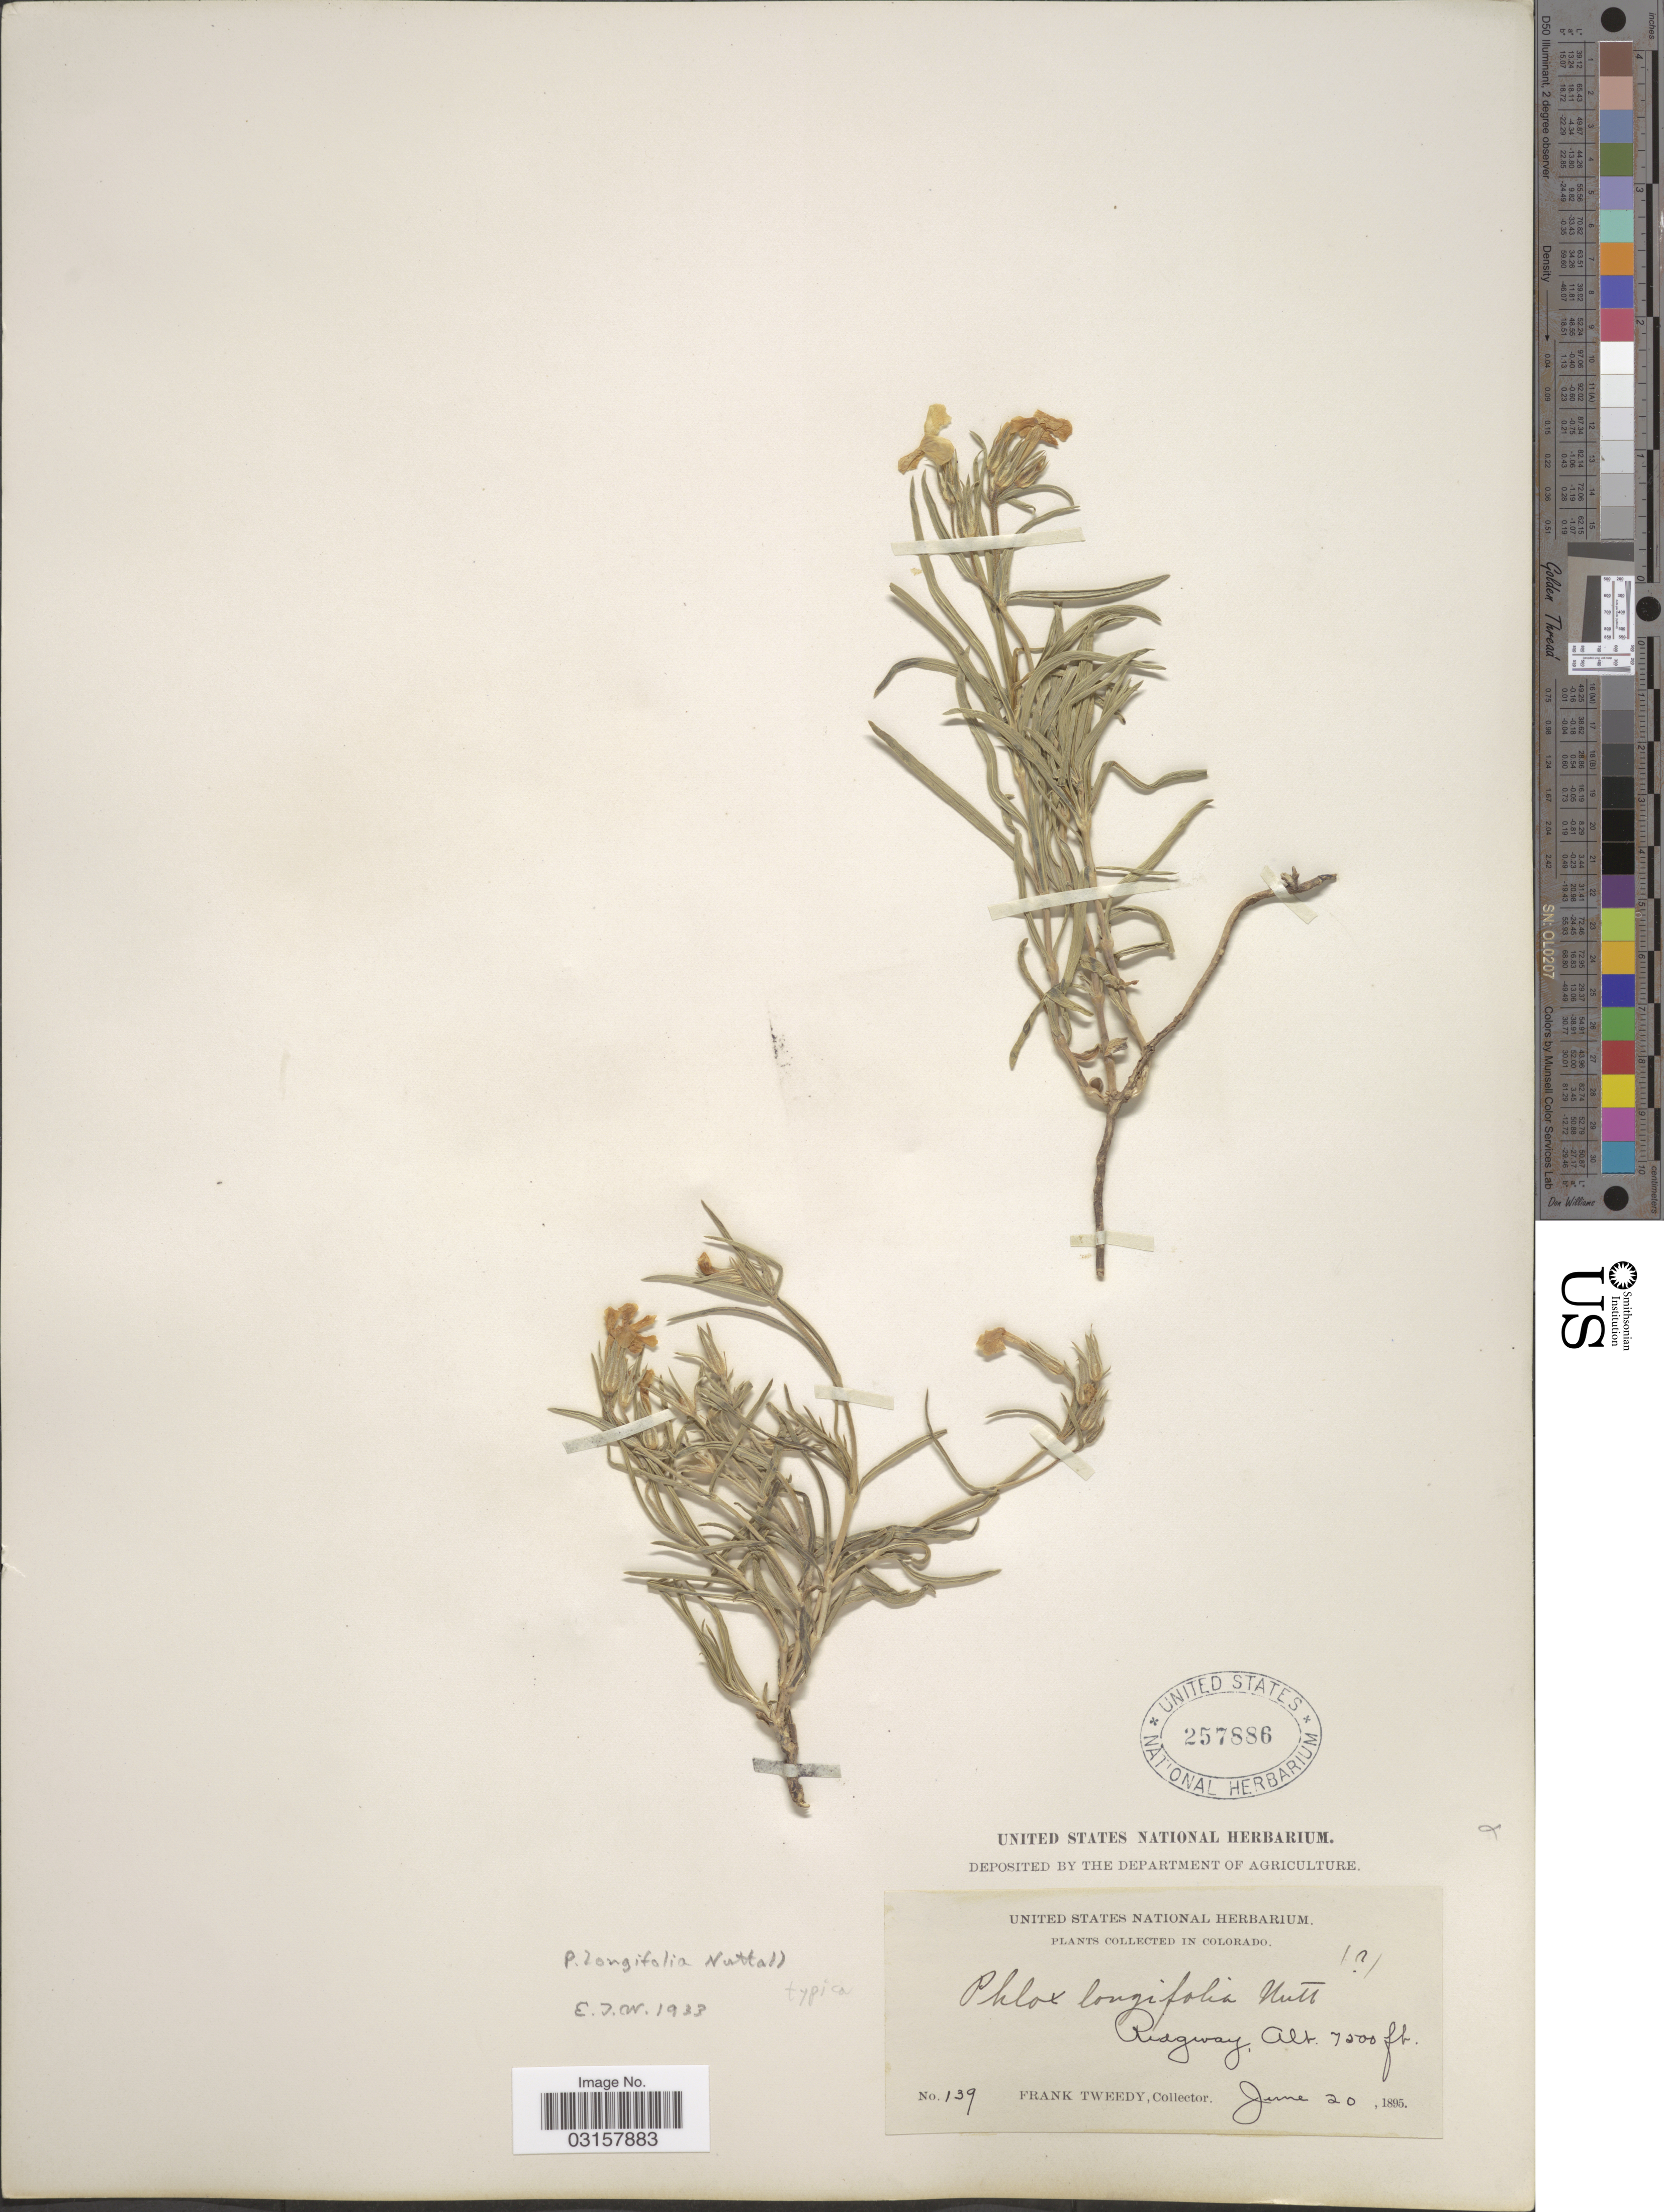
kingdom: Plantae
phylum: Tracheophyta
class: Magnoliopsida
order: Ericales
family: Polemoniaceae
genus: Phlox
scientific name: Phlox longifolia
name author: Nutt.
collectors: F. Tweedy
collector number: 139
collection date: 1895-06-20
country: United States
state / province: Colorado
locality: Ridgway.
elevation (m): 2286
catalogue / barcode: US 257886